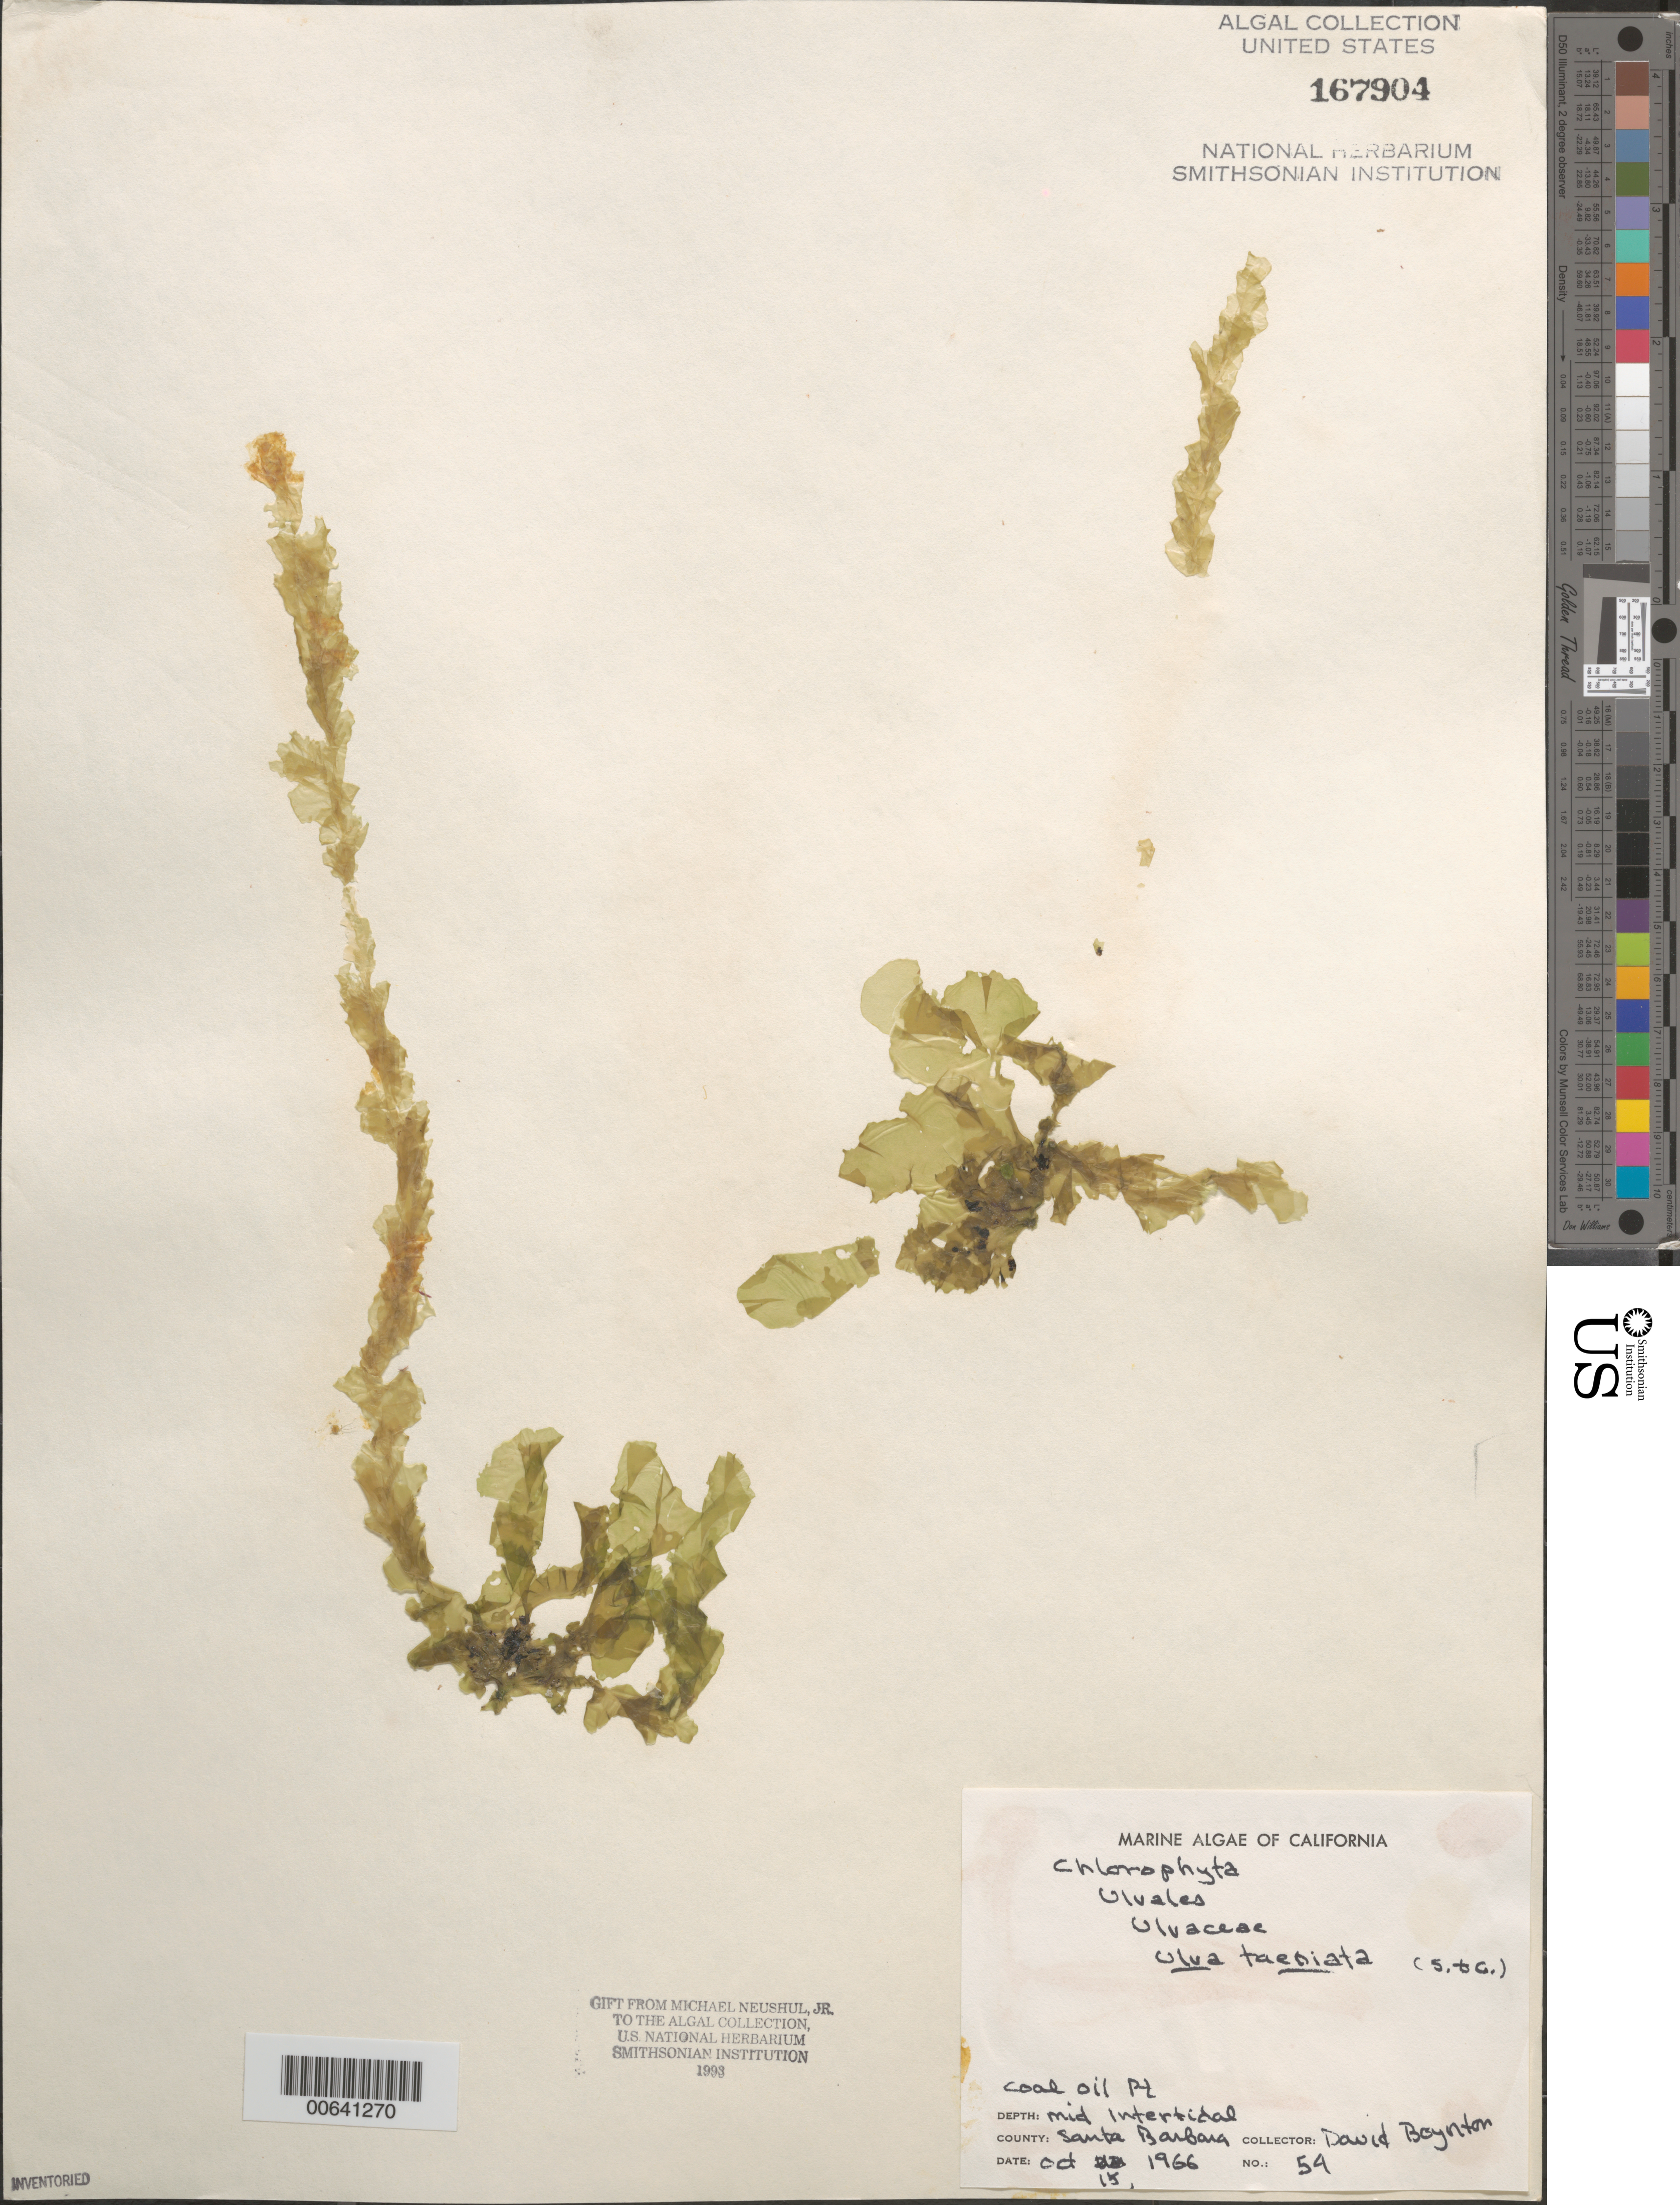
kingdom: Plantae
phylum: Chlorophyta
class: Ulvophyceae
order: Ulvales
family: Ulvaceae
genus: Ulva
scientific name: Ulva taeniata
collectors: D. Boynton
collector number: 54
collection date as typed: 15 Oct 1966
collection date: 1966-10-15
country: United States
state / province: California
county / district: Santa Barbara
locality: Coal Oil Point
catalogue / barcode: US 167904